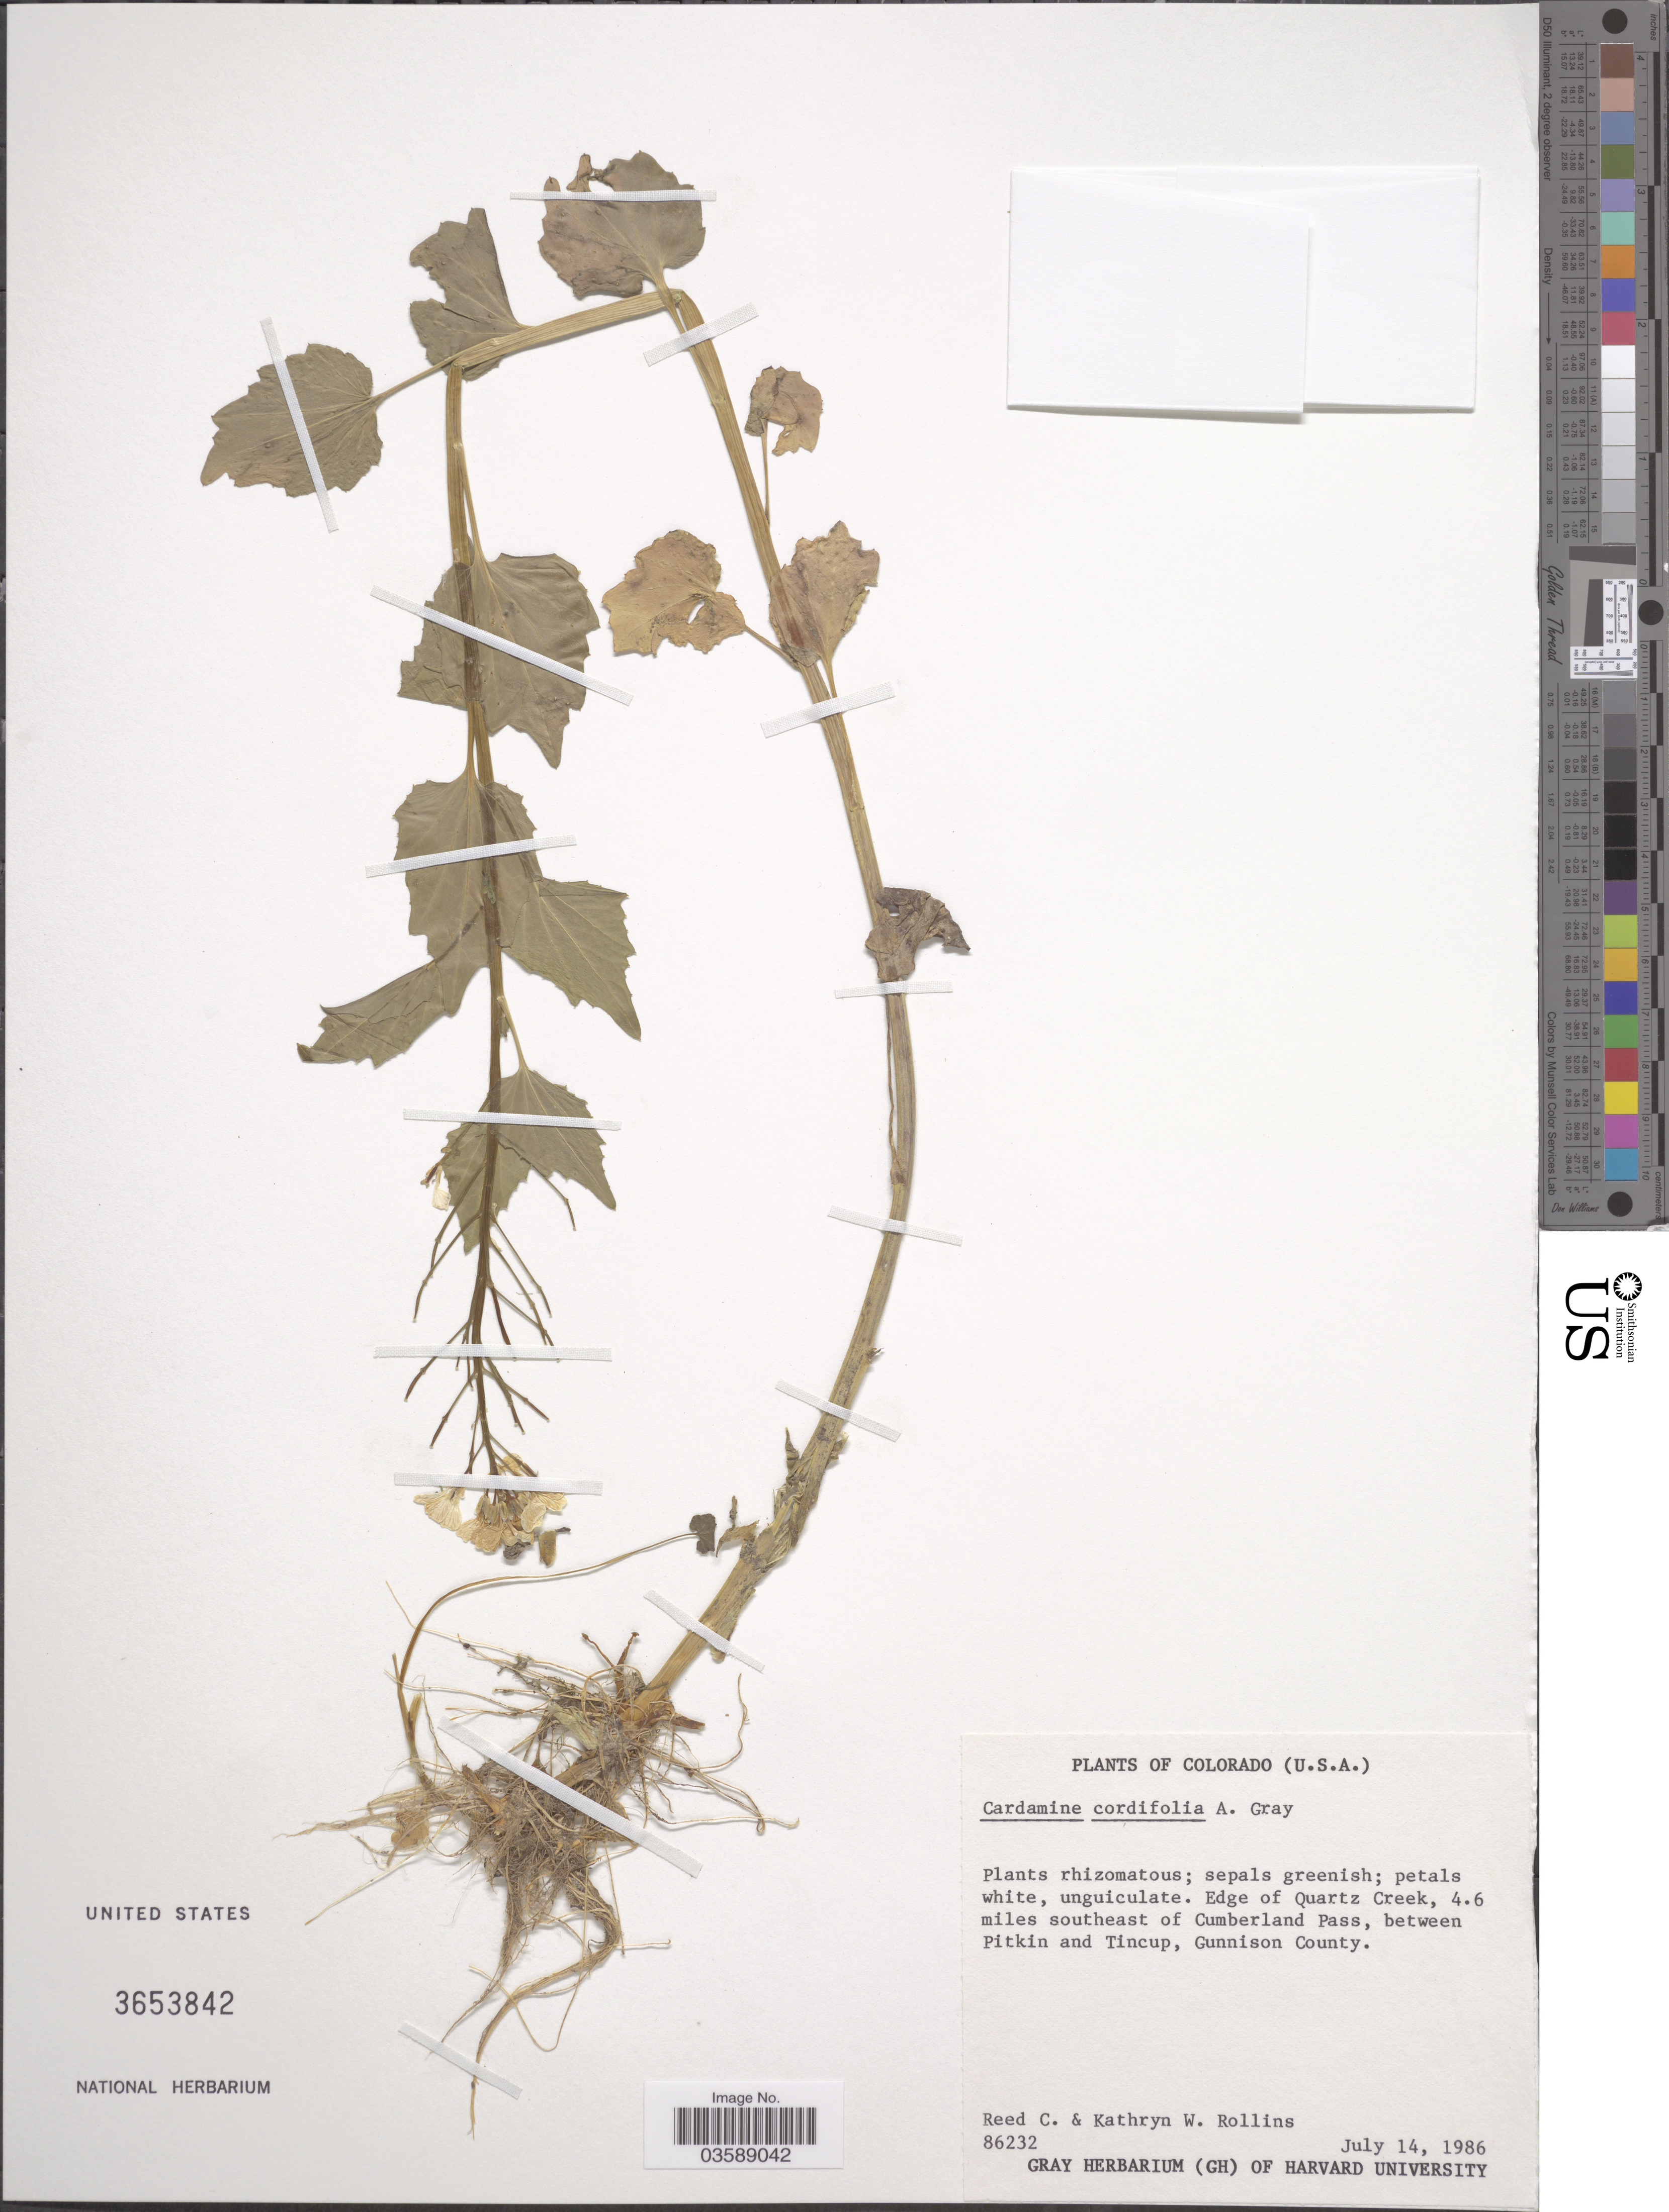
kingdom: Plantae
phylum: Tracheophyta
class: Magnoliopsida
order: Brassicales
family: Brassicaceae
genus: Cardamine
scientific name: Cardamine cordifolia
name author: A. Gray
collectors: R. C. Rollins & K. W. Rollins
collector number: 86232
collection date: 1986-07-14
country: United States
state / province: Colorado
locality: Edge of Ǫuartz Creek, 4.6 miles southeast of Cumberland Pass, between Pitkin and Tincup, Gunnison County.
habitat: edge of creek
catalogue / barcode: US 3653842